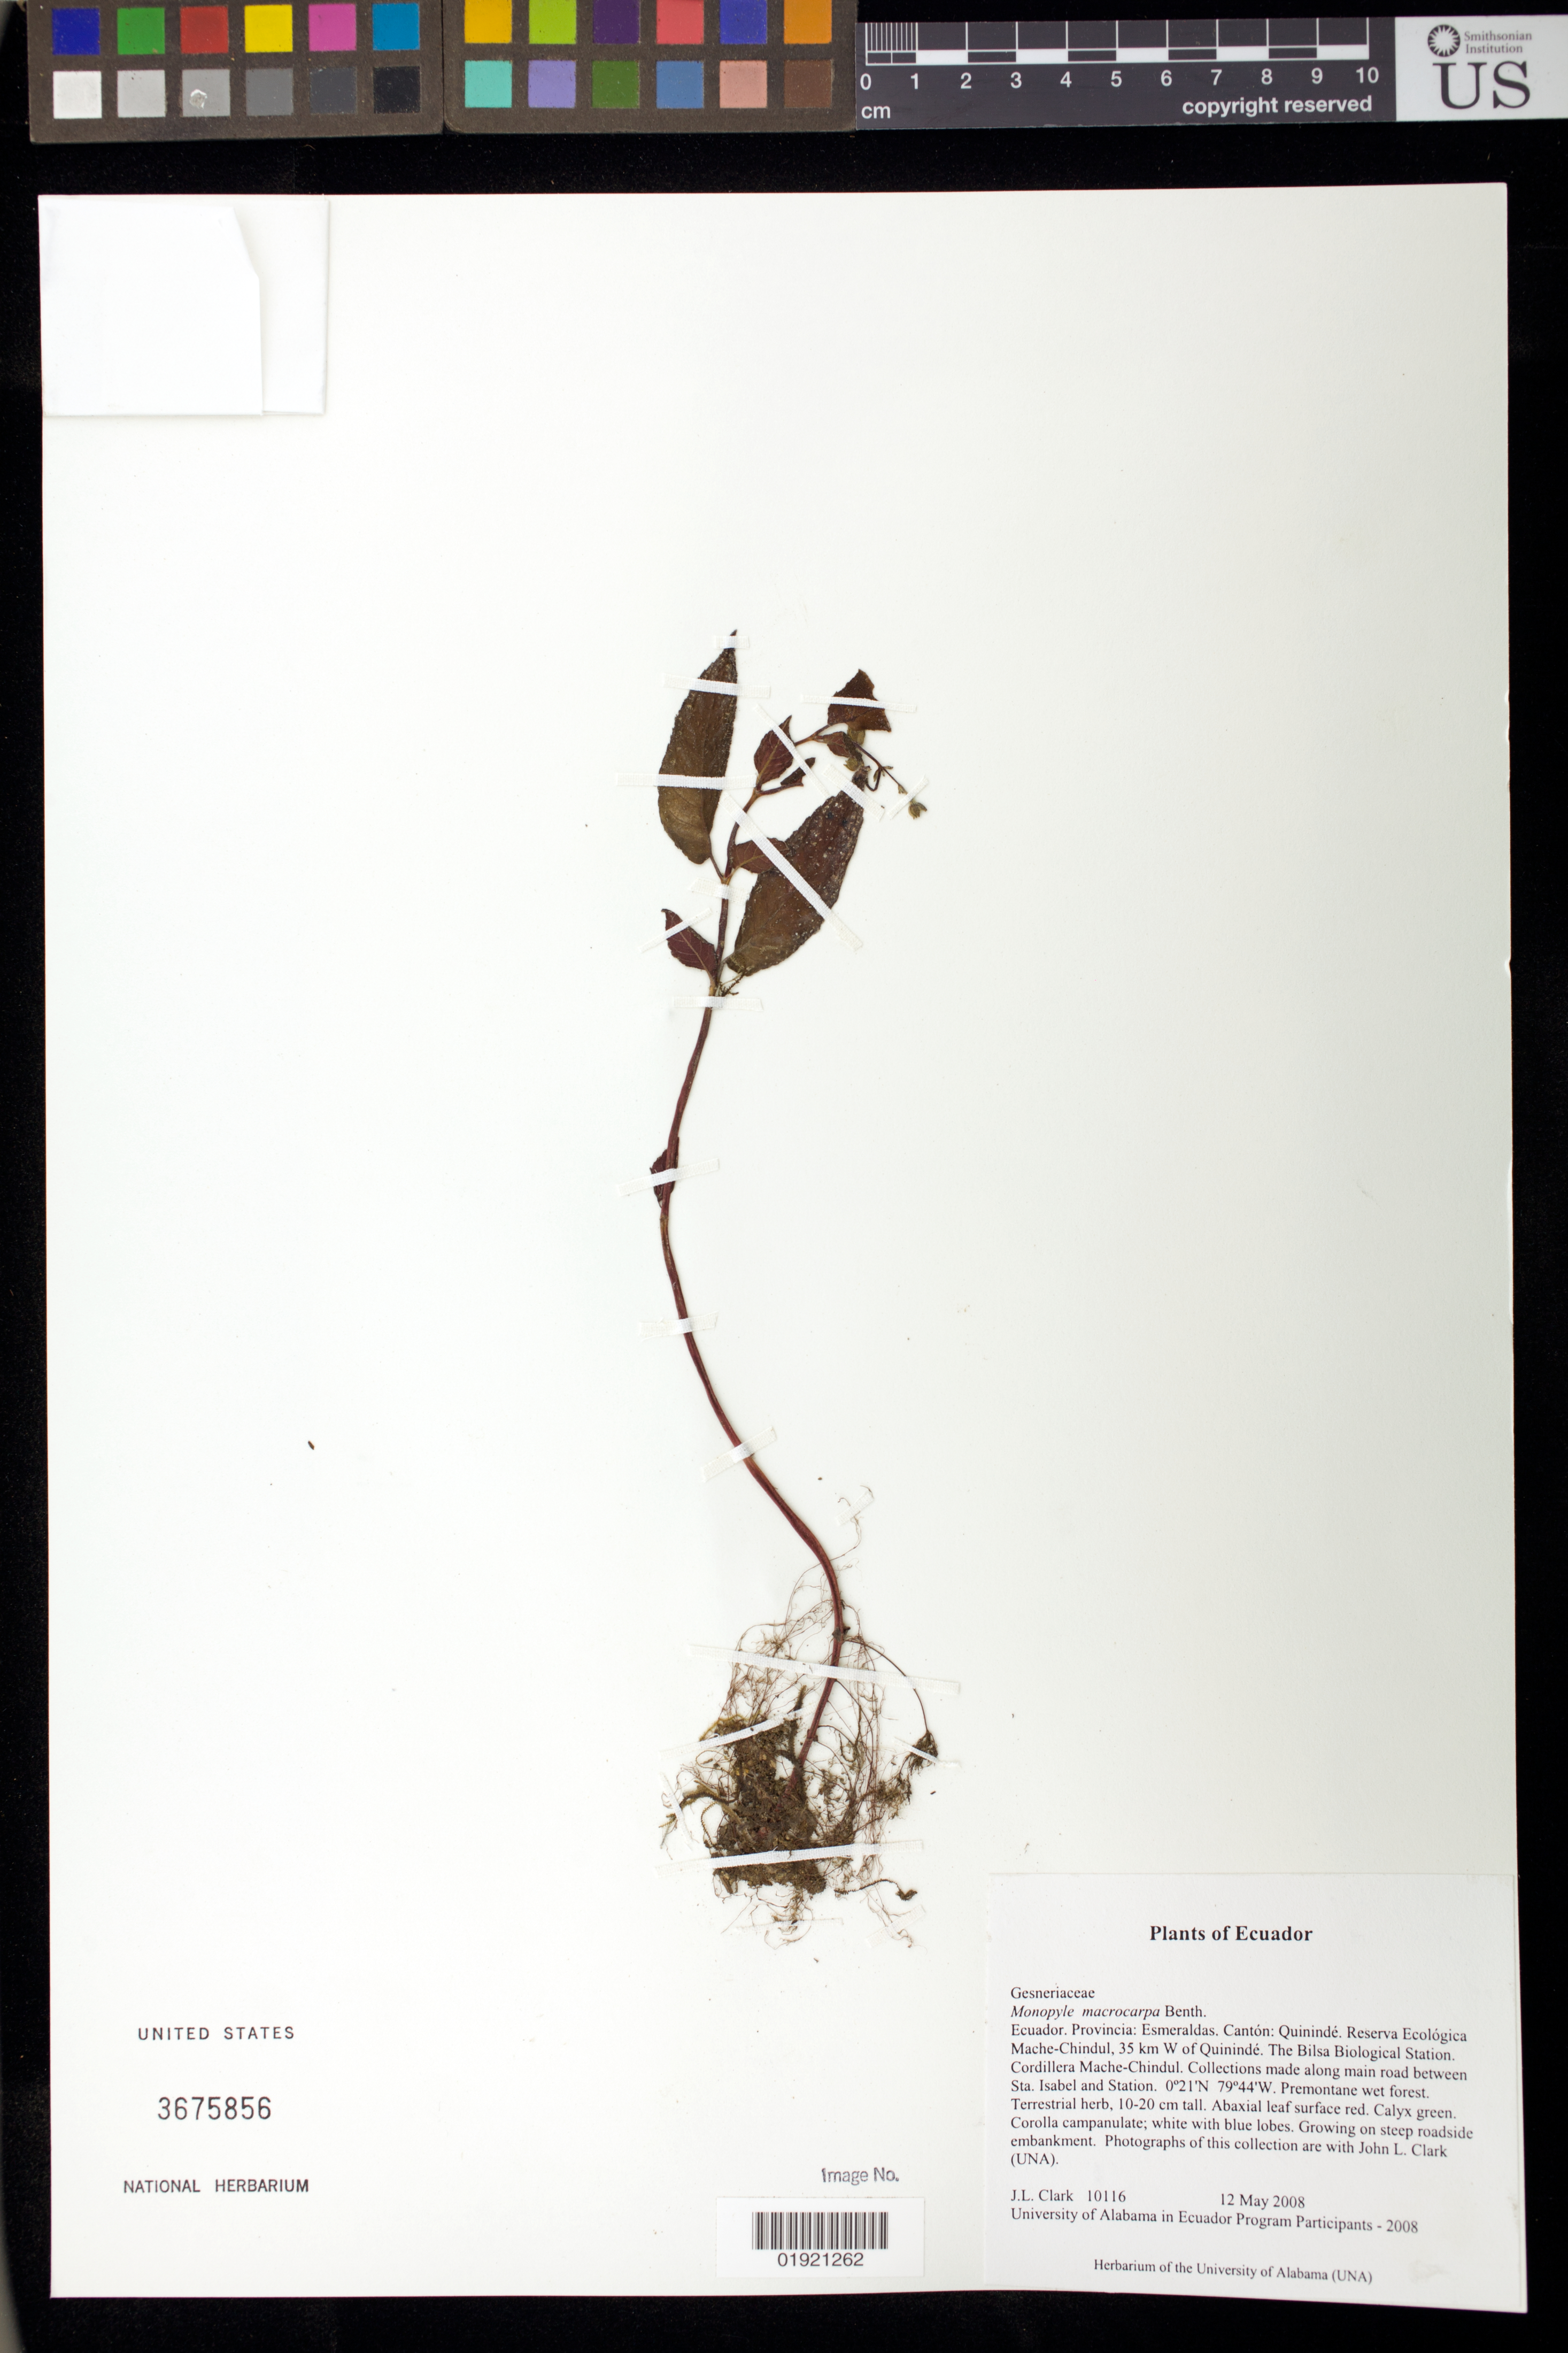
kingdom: Plantae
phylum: Tracheophyta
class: Magnoliopsida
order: Lamiales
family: Gesneriaceae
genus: Monopyle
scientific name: Monopyle macrocarpa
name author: Benth.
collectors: J. L. Clark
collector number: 10116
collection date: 2008-05-12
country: Ecuador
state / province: Esmeraldas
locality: Canton: Quininde. Reserva Ecologica Mache-Chindul, 35 km W of Quininde. The Bilsa Biological Station. Cordillera Mache-Chindul. Collections made along main road between Sta. Isabel and Station.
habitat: Premontane wet forest. Growing on steep roadside embankment.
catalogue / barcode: US 3675856